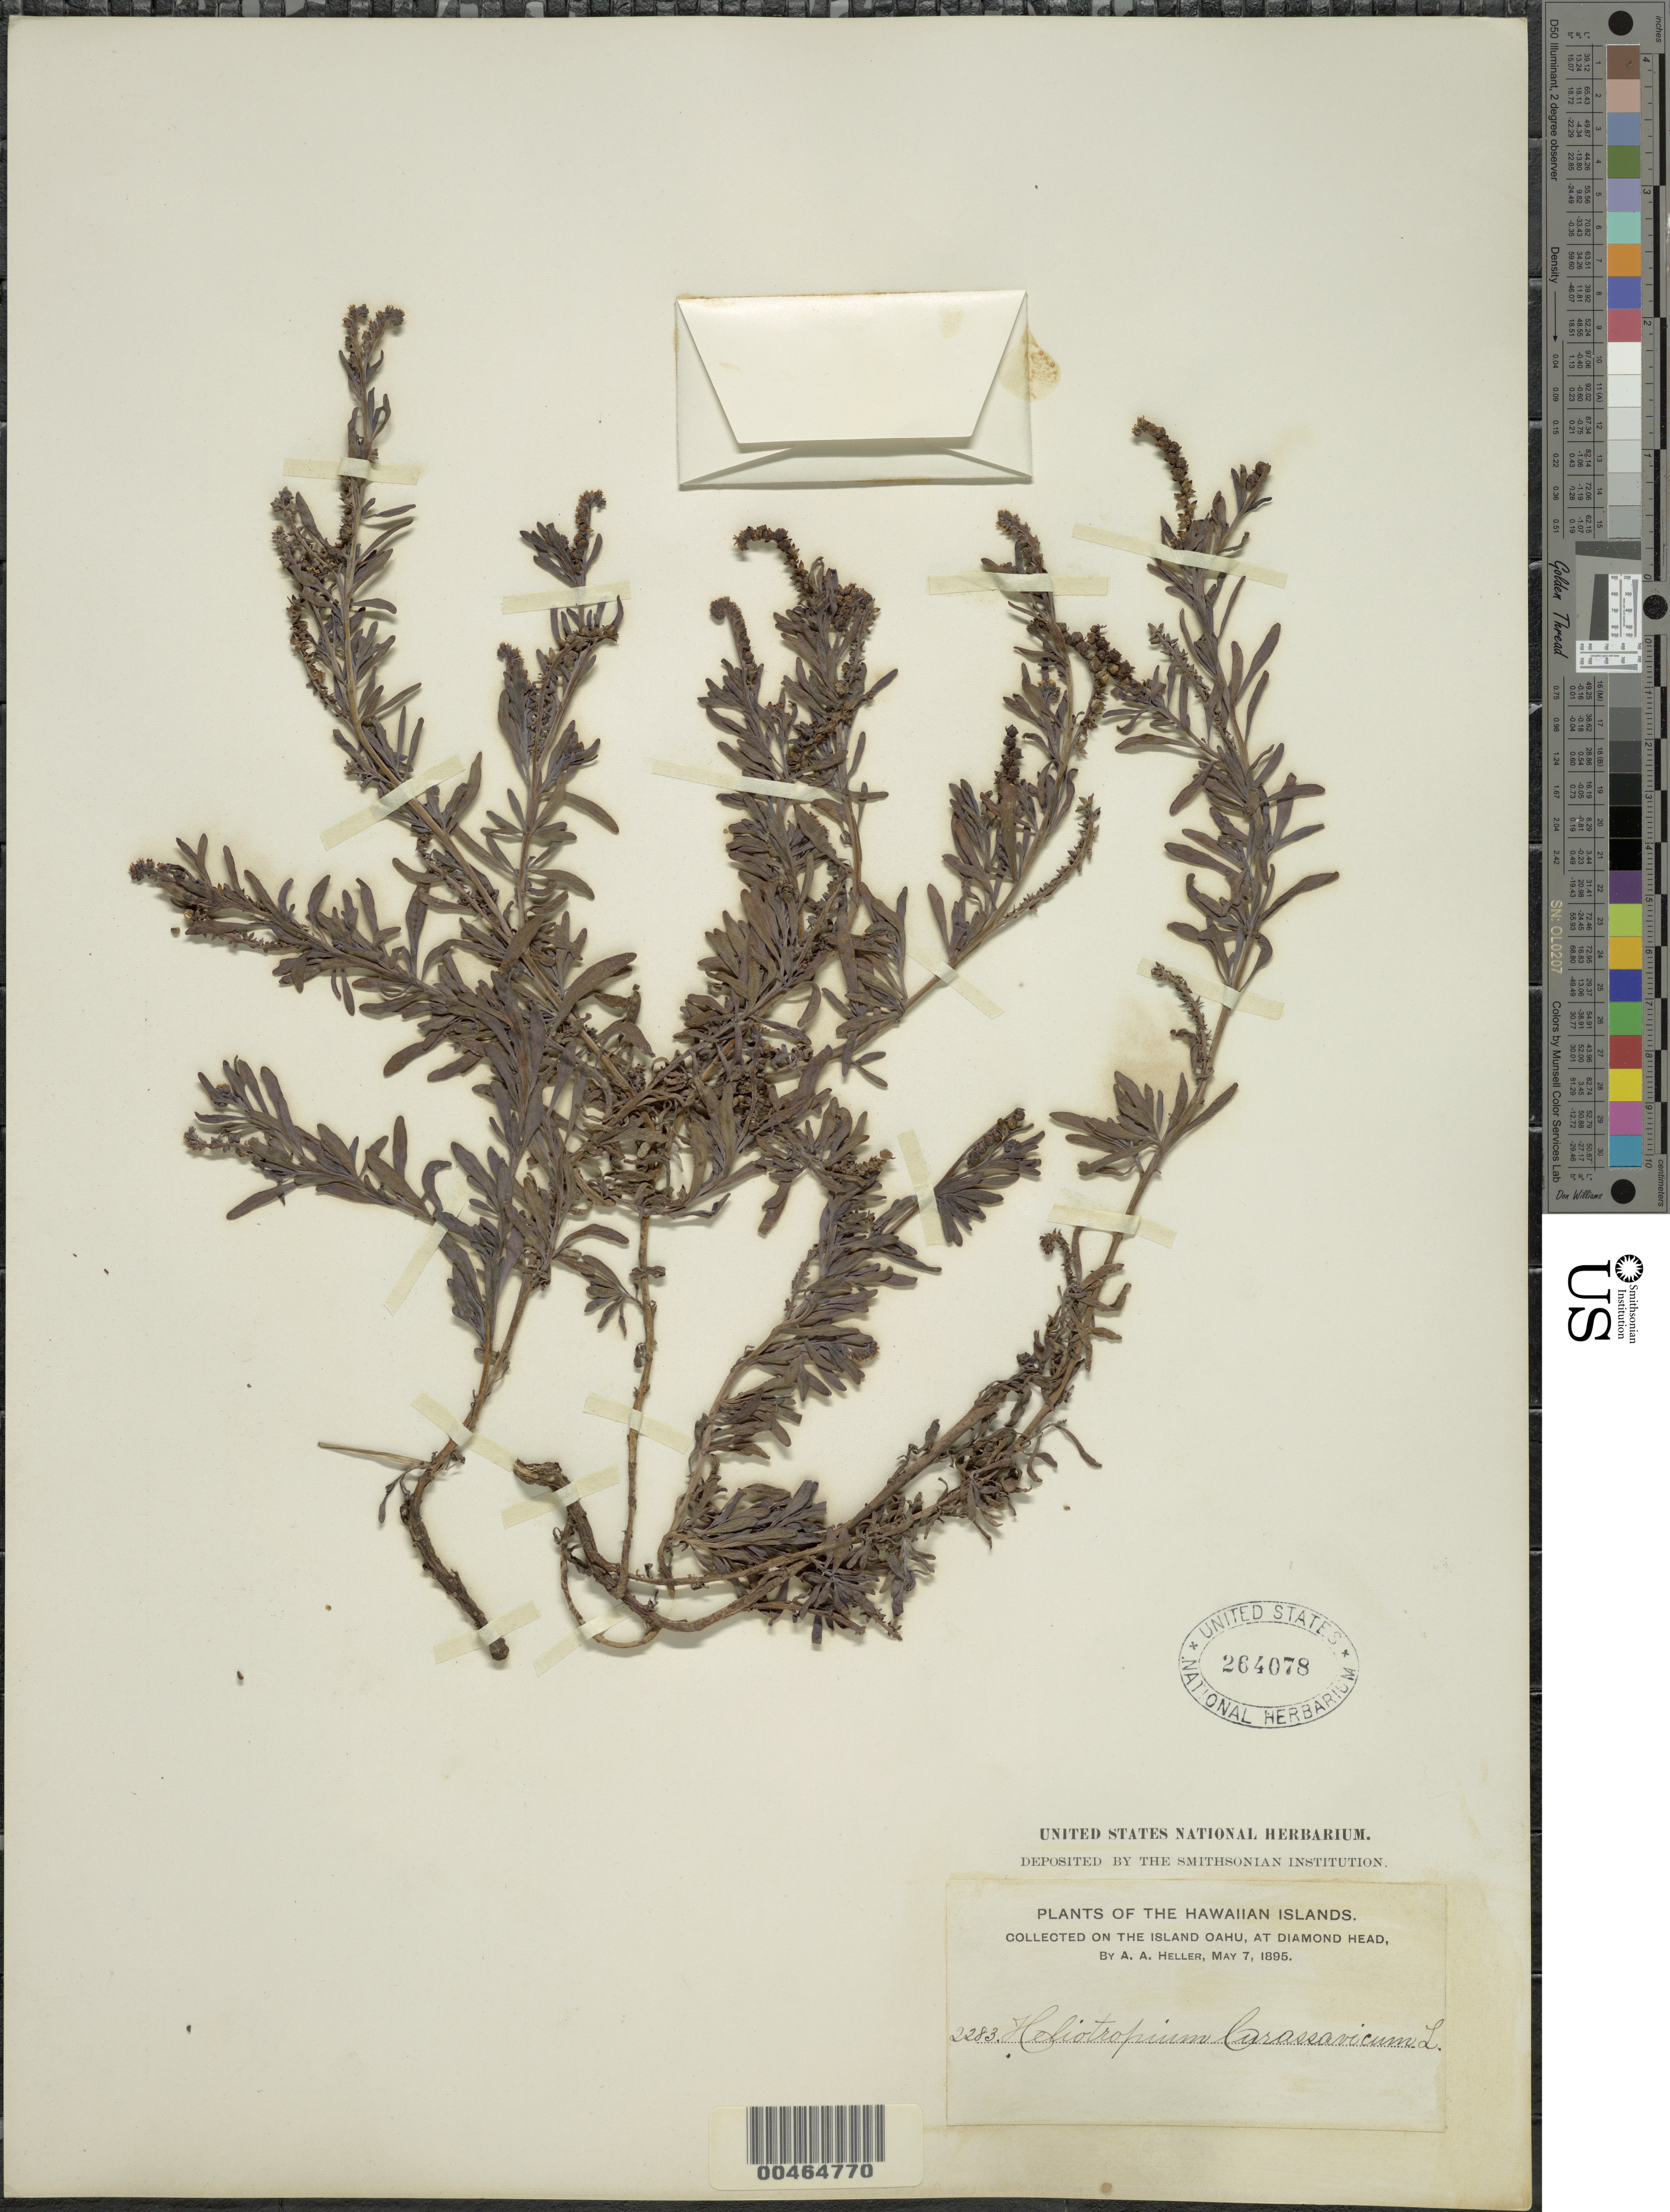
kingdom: Plantae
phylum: Tracheophyta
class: Magnoliopsida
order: Boraginales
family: Heliotropiaceae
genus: Heliotropium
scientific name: Heliotropium curassavicum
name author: L.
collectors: A. A. Heller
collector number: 2283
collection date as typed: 7 May 1895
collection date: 1895-05-07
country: United States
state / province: Hawaii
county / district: Honolulu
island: Oahu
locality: At Diamond Head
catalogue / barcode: US 264078